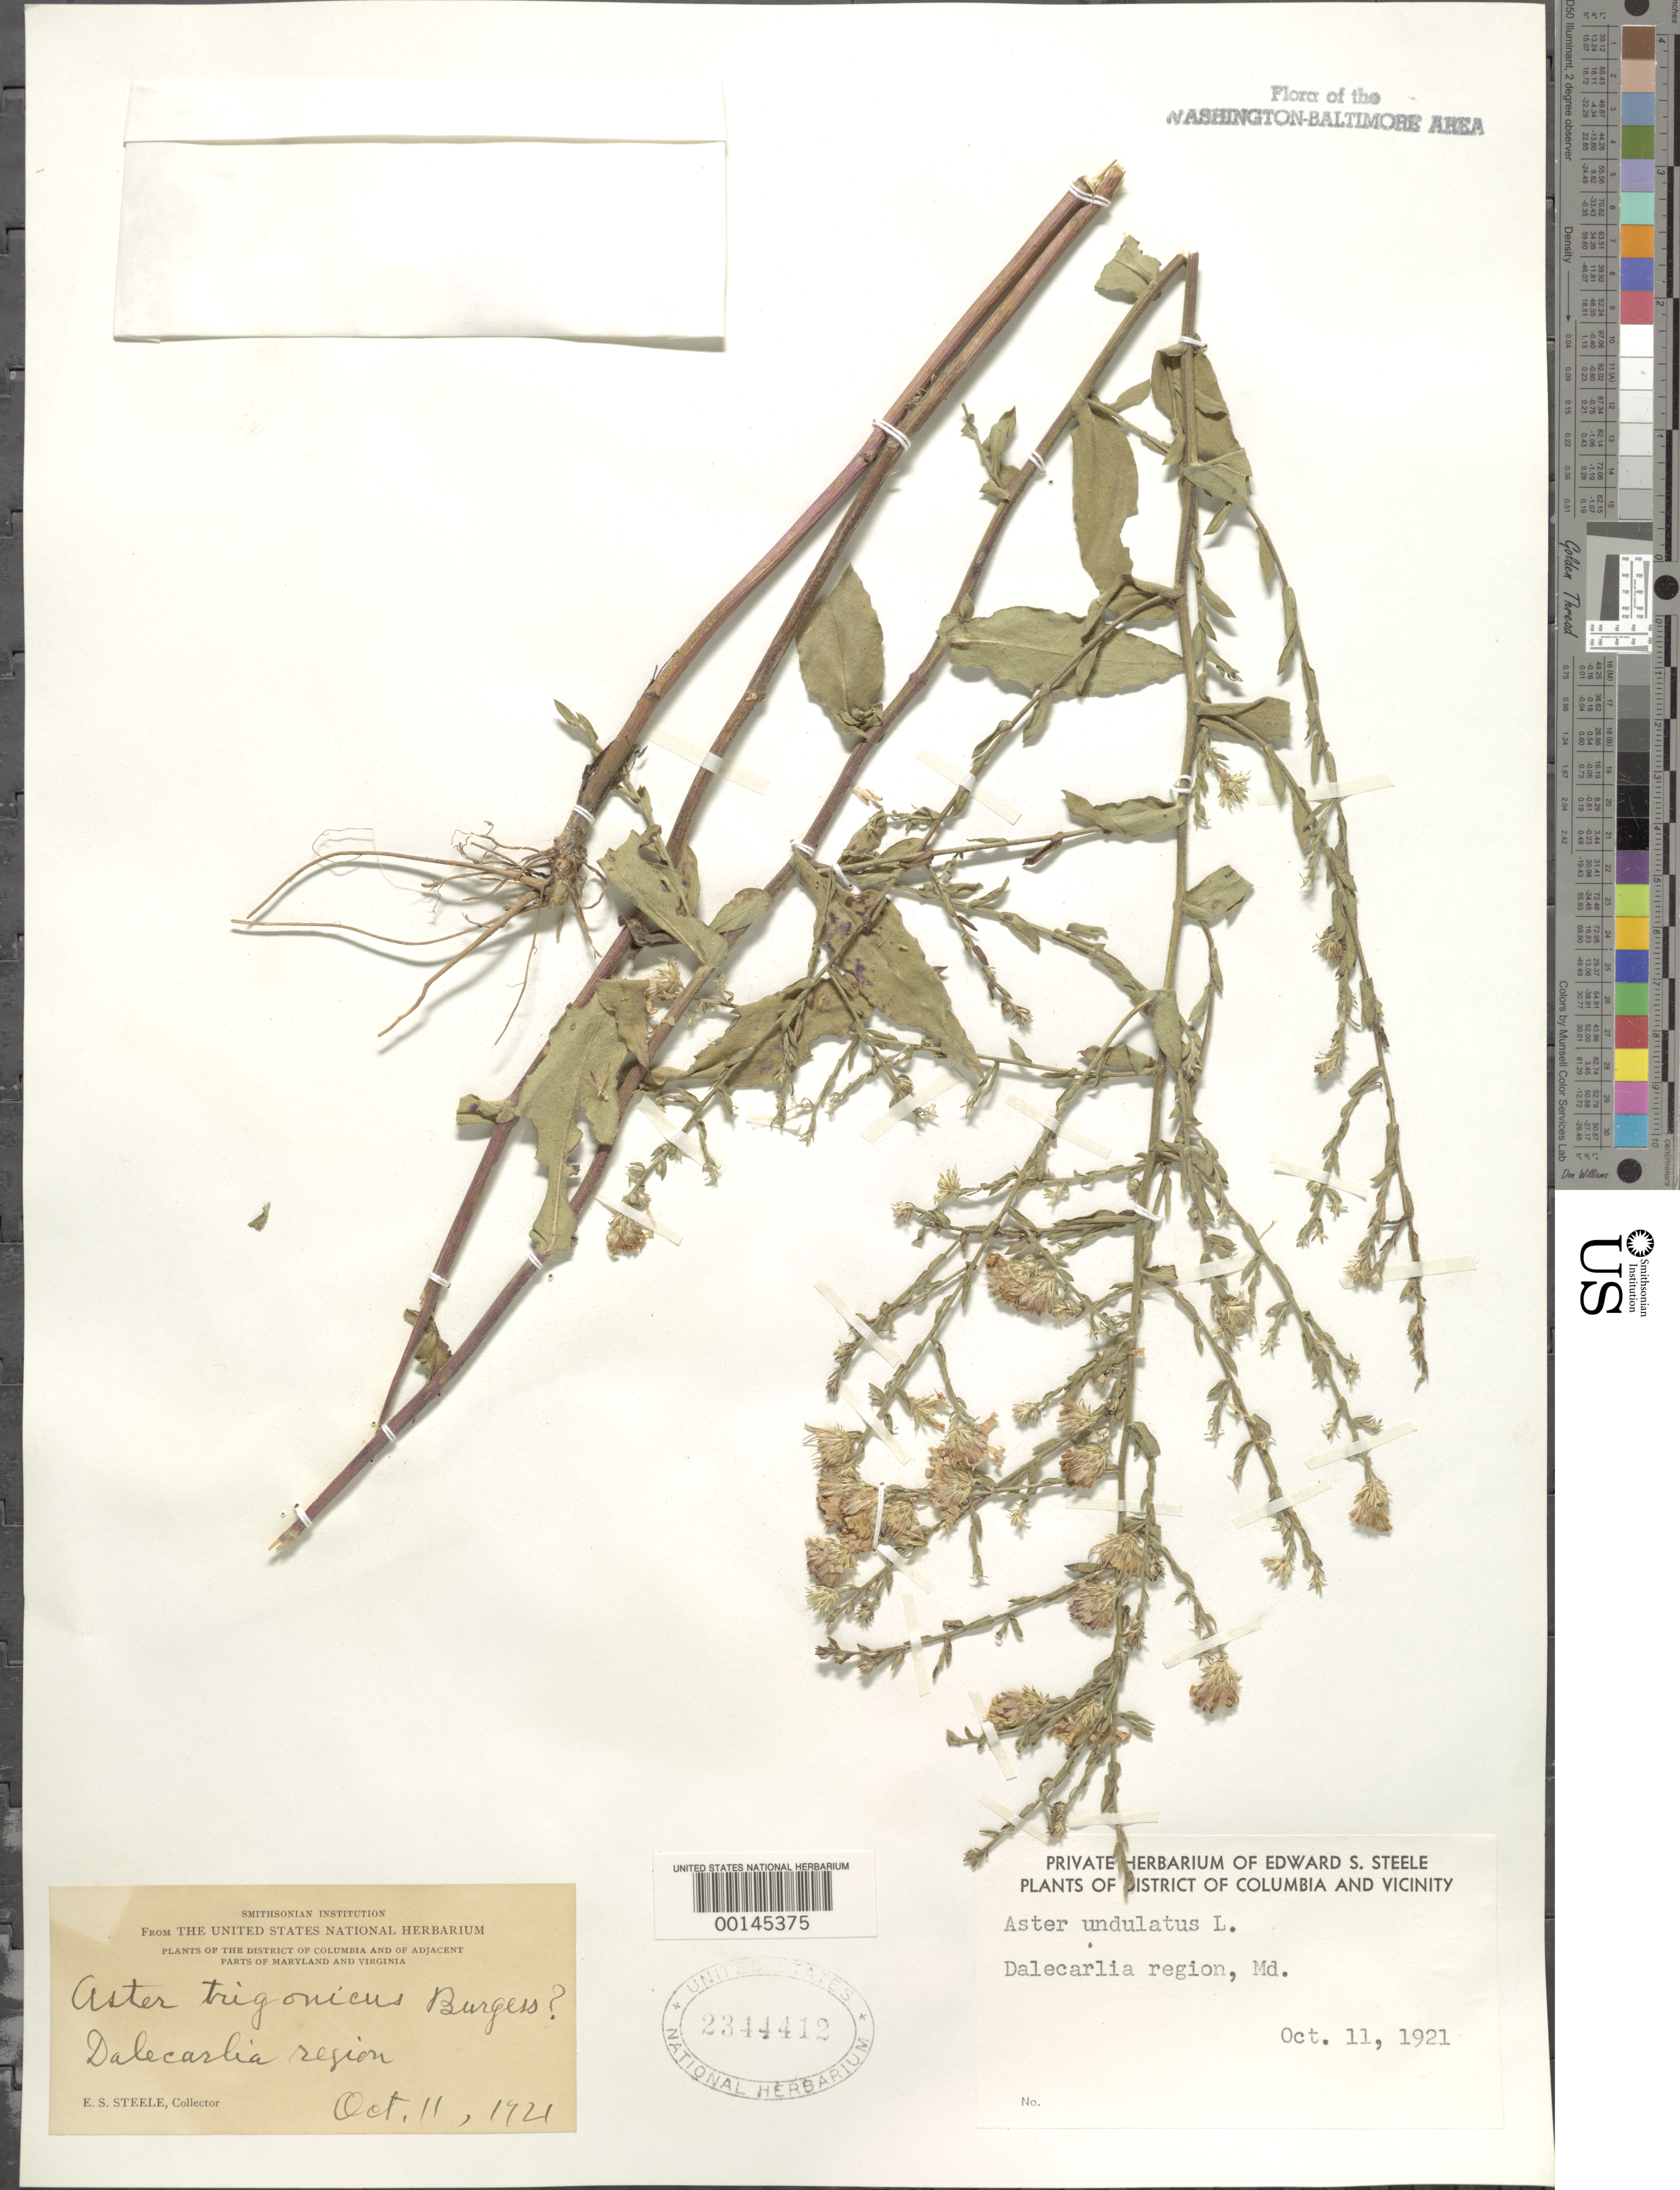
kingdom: Plantae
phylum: Tracheophyta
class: Magnoliopsida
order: Asterales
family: Asteraceae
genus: Symphyotrichum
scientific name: Symphyotrichum undulatum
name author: (L.) G.L. Nesom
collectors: E. Steele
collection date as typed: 11 Oct 1921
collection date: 1921-10-11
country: United States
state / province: Maryland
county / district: Montgomery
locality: Dalecarlia Region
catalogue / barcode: US 2344412